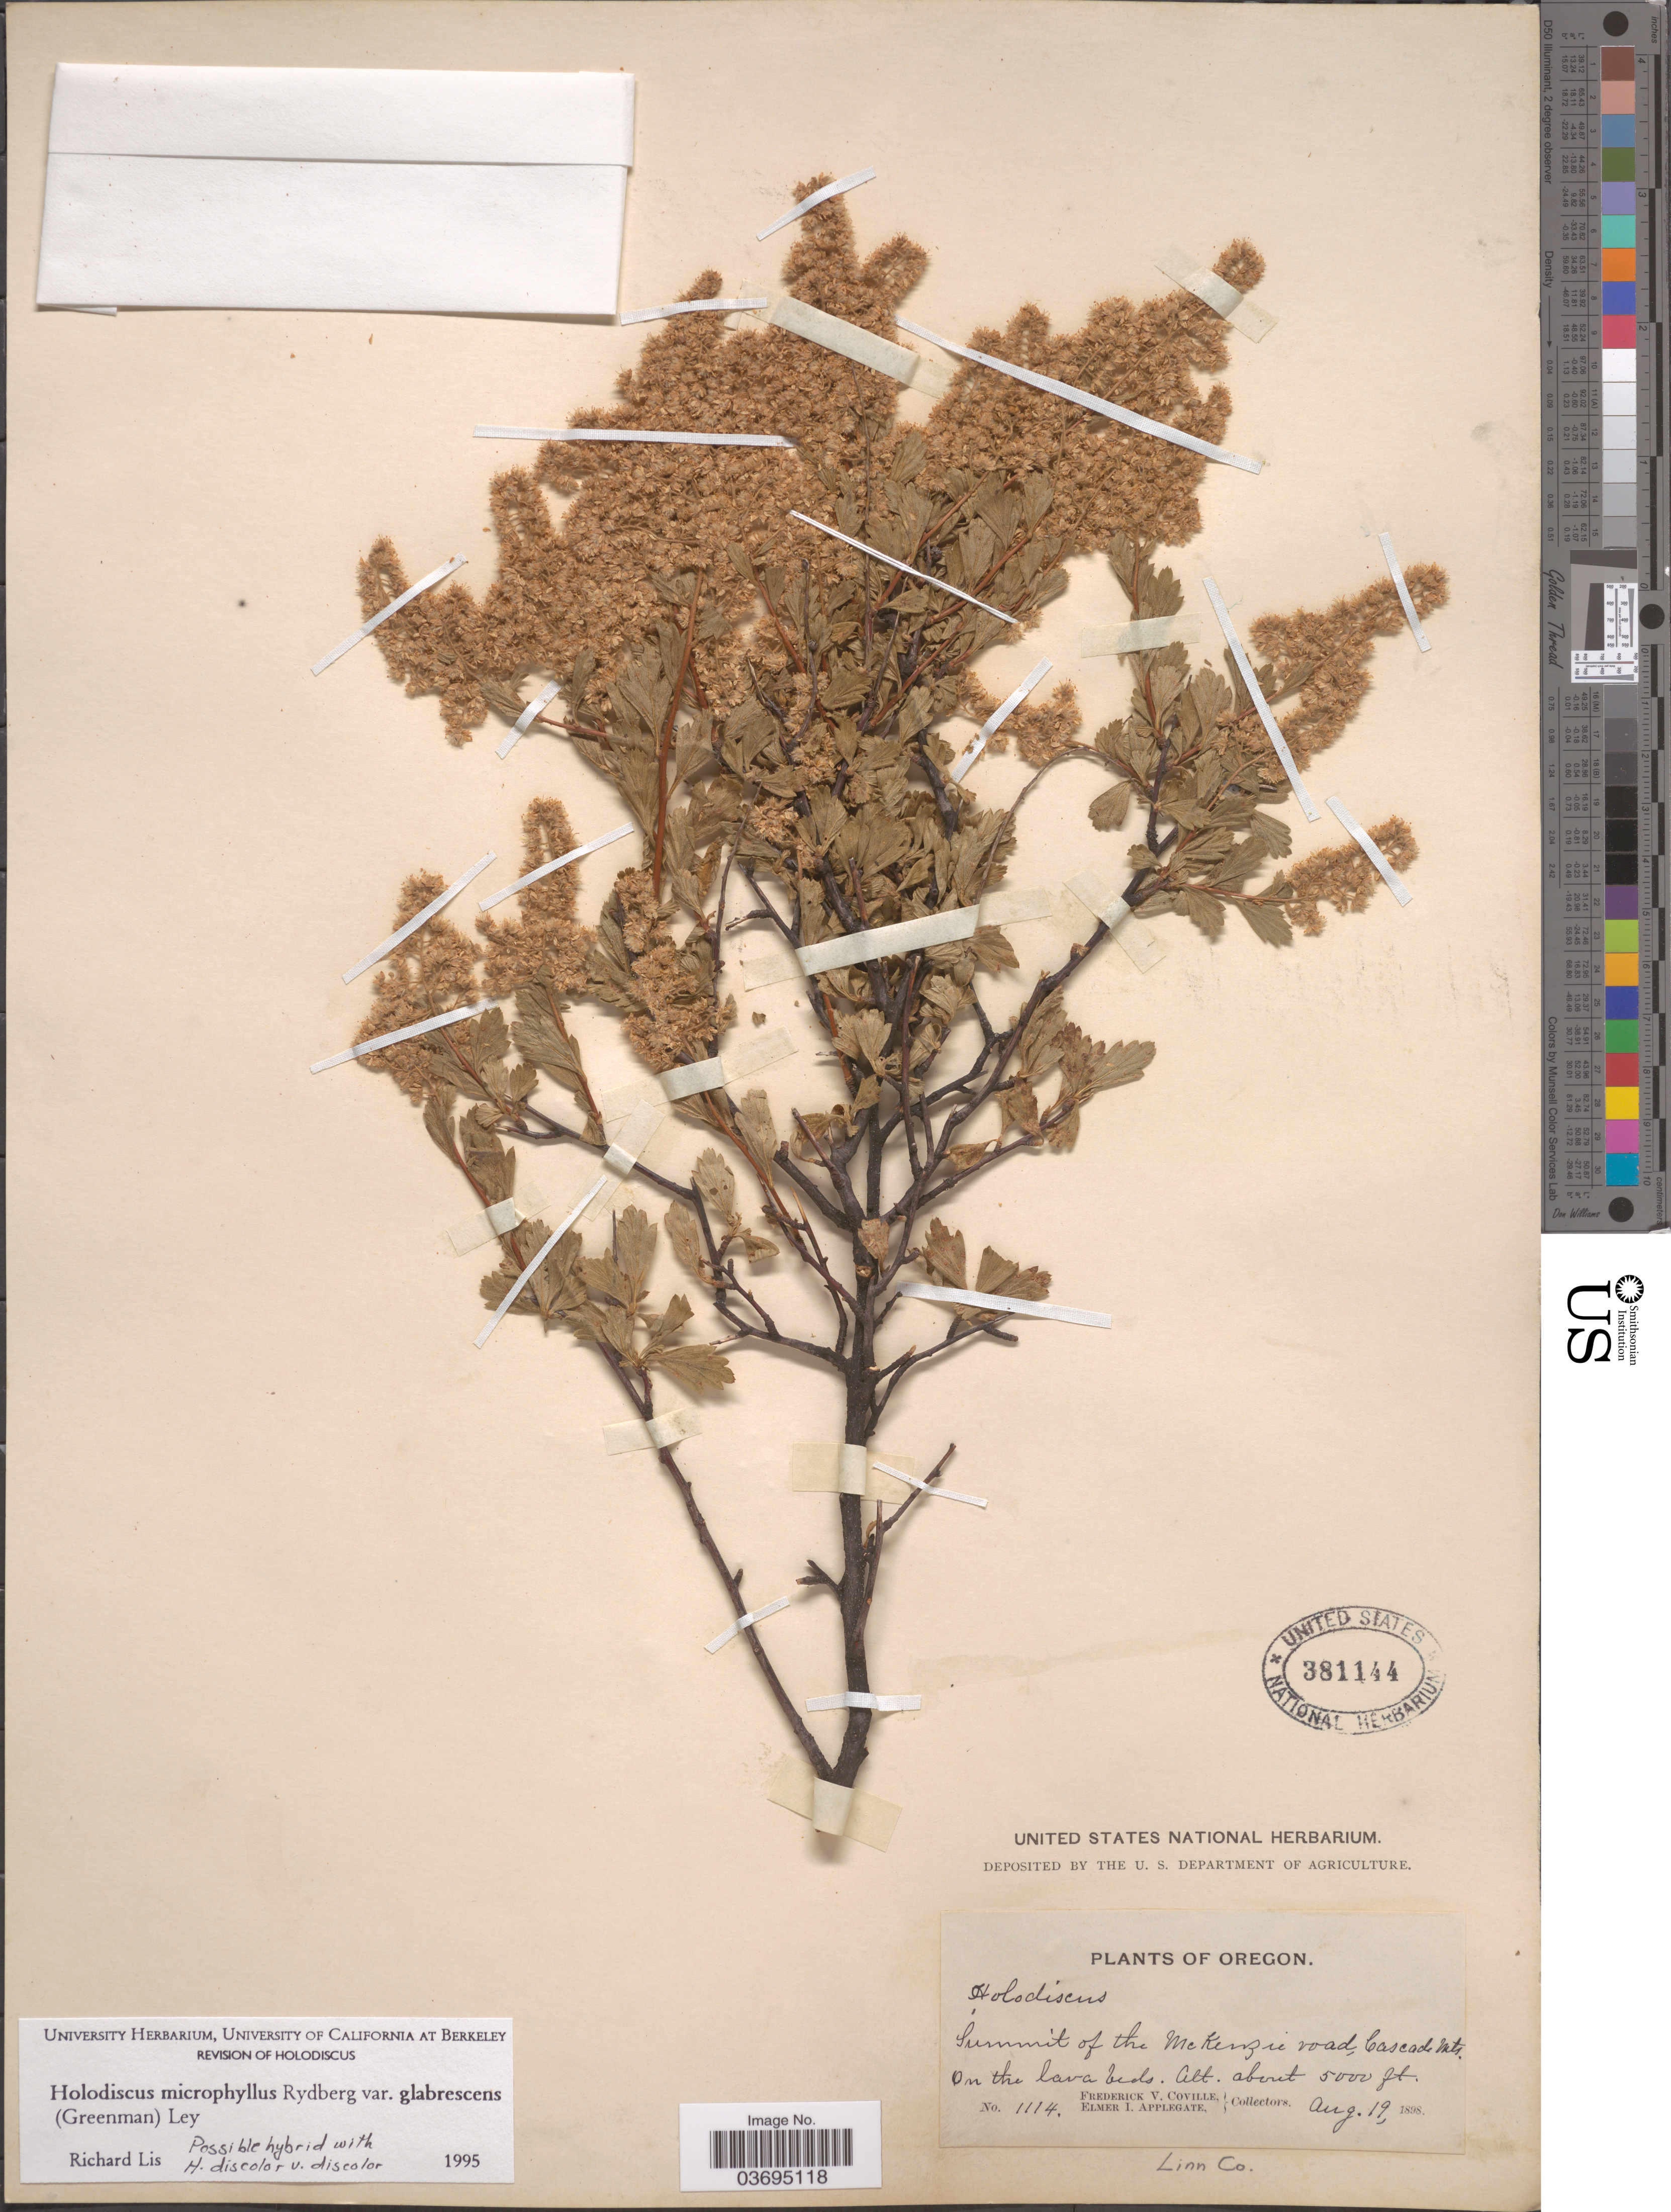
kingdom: Plantae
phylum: Tracheophyta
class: Magnoliopsida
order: Rosales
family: Rosaceae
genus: Holodiscus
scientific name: Holodiscus discolor var. glabrescens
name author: (Greenm.) Jeps.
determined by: Strong, Mark T., (BOT), Smithsonian Institution - National Museum of Natural History (UNITED STATES)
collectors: F. V. Coville & E. I. Applegate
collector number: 1114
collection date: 1898-08-19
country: United States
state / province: Oregon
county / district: Linn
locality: Summit of the McKenzie road, Cascade Mts. Linn Co.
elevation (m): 1524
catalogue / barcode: US 381144